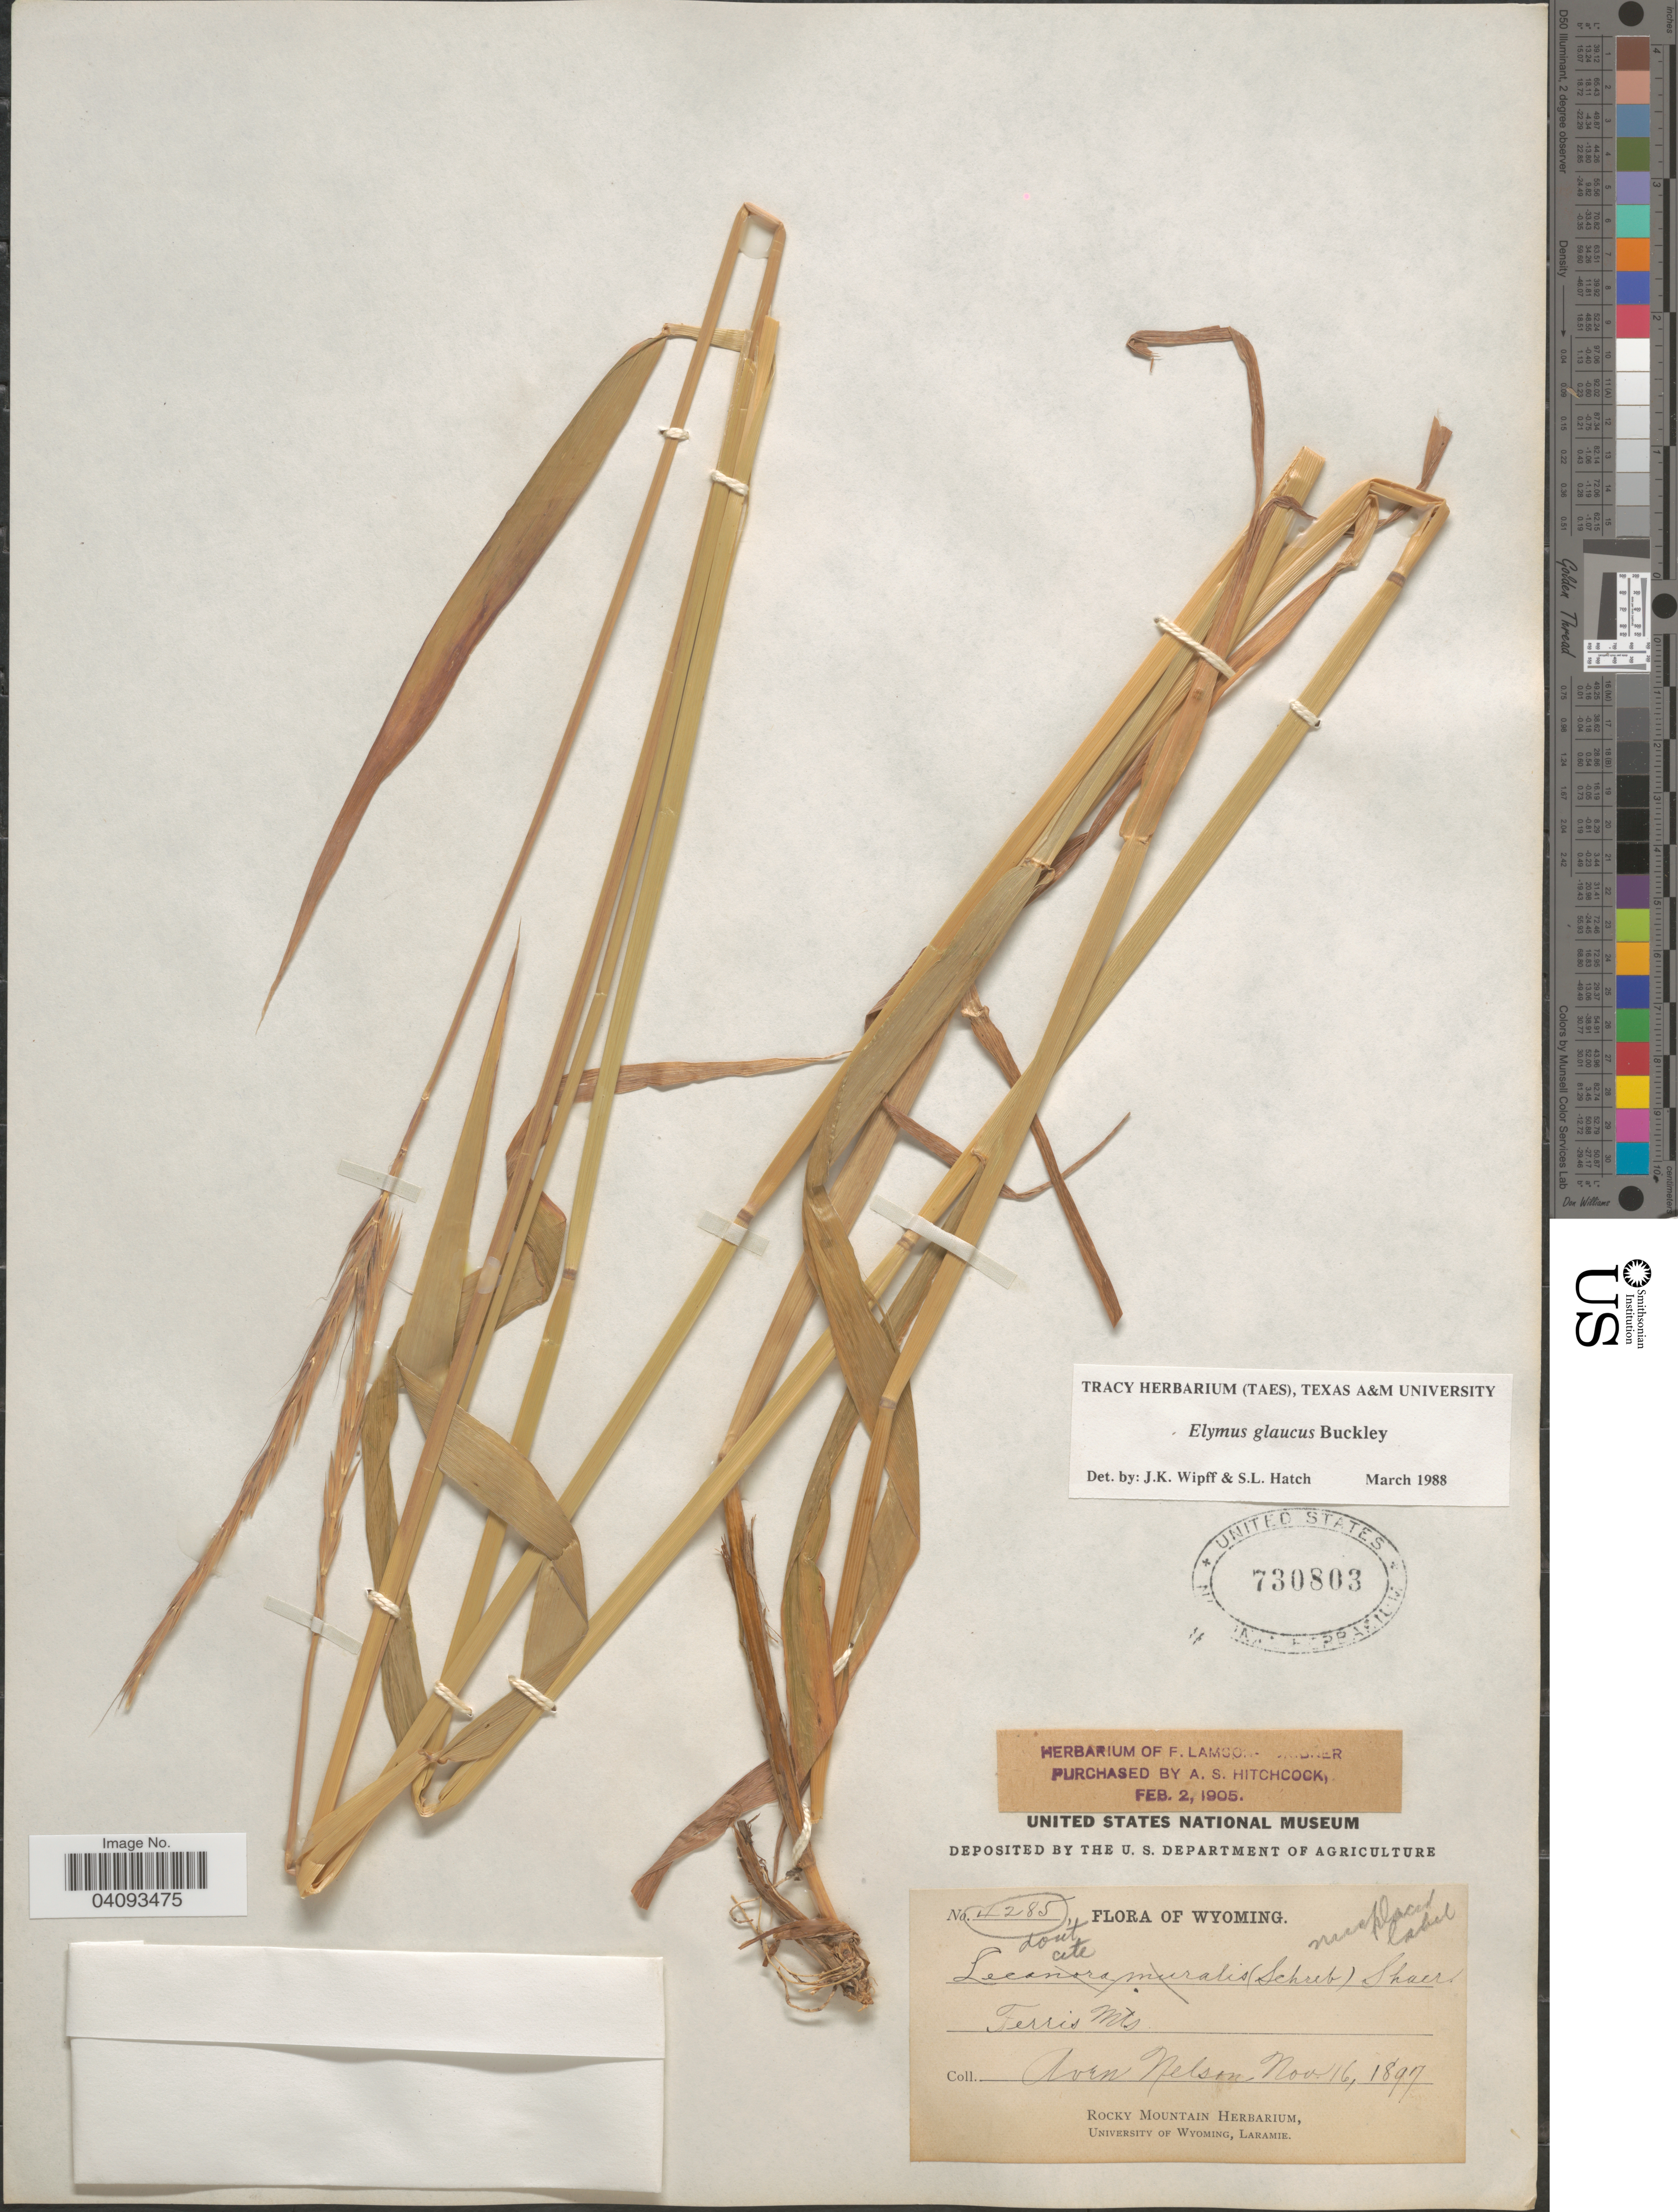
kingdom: Plantae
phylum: Tracheophyta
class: Liliopsida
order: Poales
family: Poaceae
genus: Elymus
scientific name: Elymus glaucus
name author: Buckley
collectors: A. Nelson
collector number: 4285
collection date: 1897-11-16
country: United States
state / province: Wyoming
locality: Ferris Mts.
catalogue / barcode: US 730803